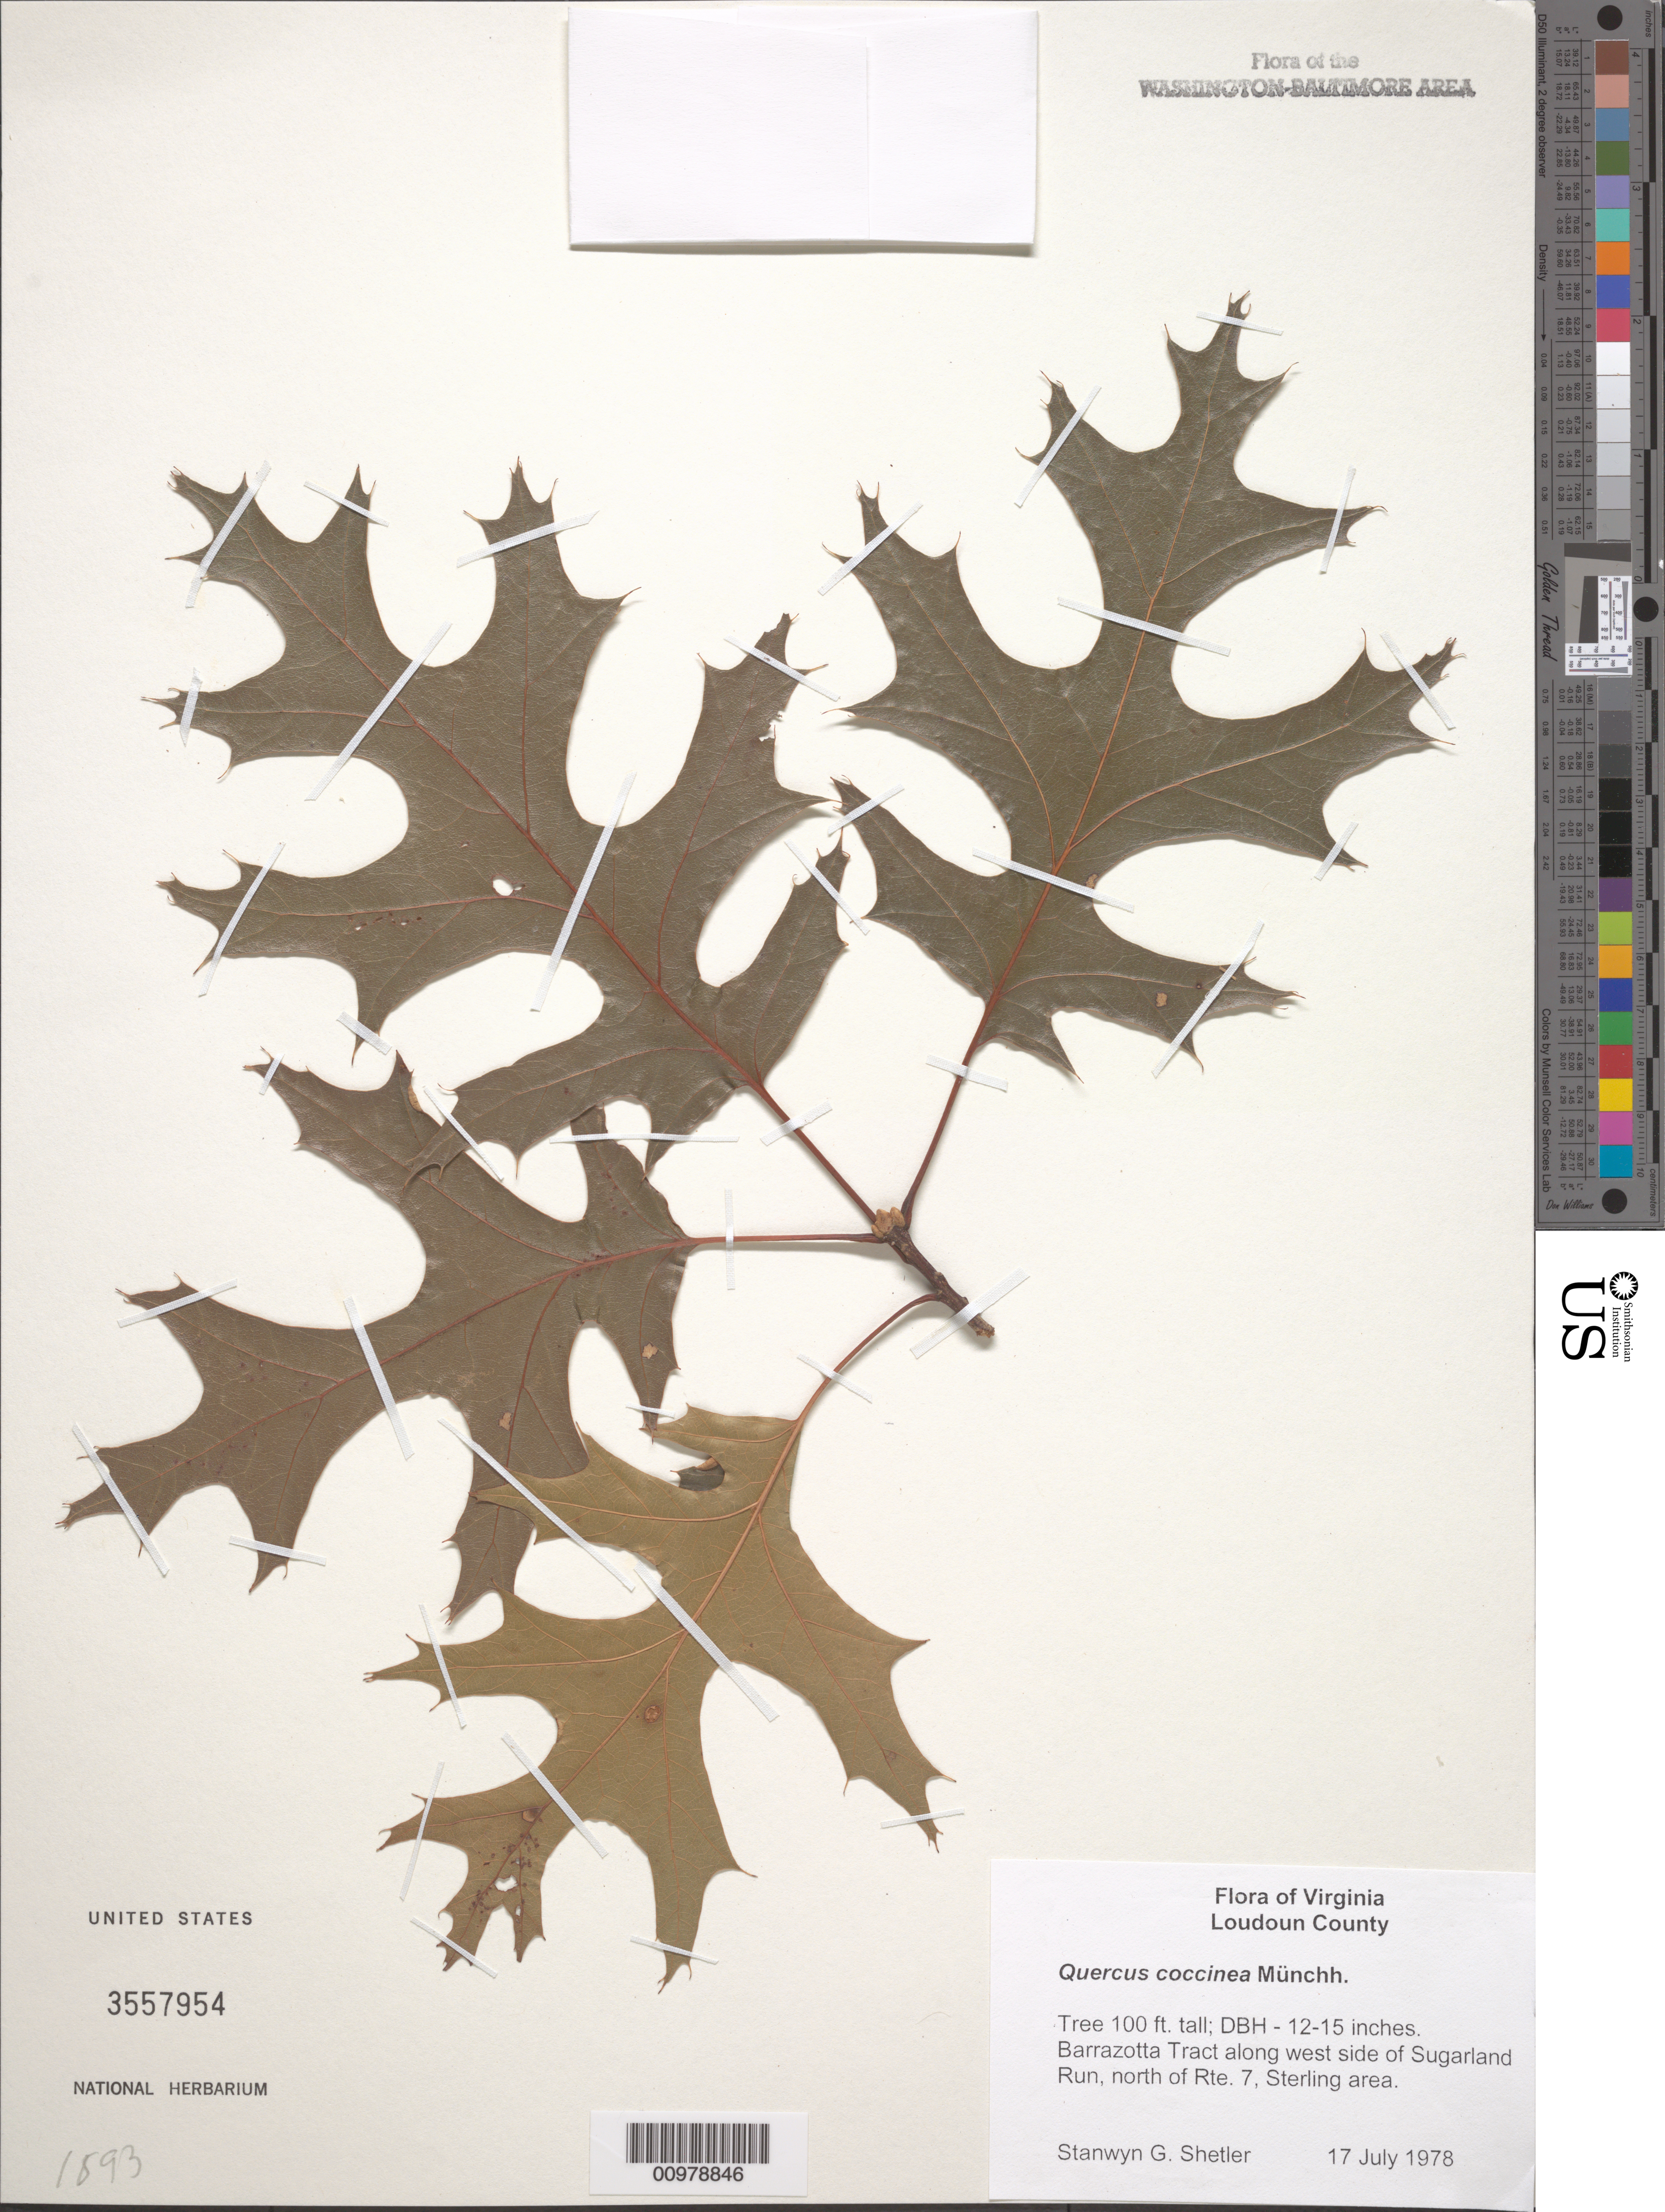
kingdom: Plantae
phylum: Tracheophyta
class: Magnoliopsida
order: Fagales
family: Fagaceae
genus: Quercus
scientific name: Quercus coccinea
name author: Münchh.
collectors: S. Shetler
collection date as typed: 17 July 1978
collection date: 1978-07-17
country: United States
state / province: Virginia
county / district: Loudoun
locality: Barrazotta Tract along west side of Sugarland Run, north of Rte. 7, Sterling area.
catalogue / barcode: US 3557954